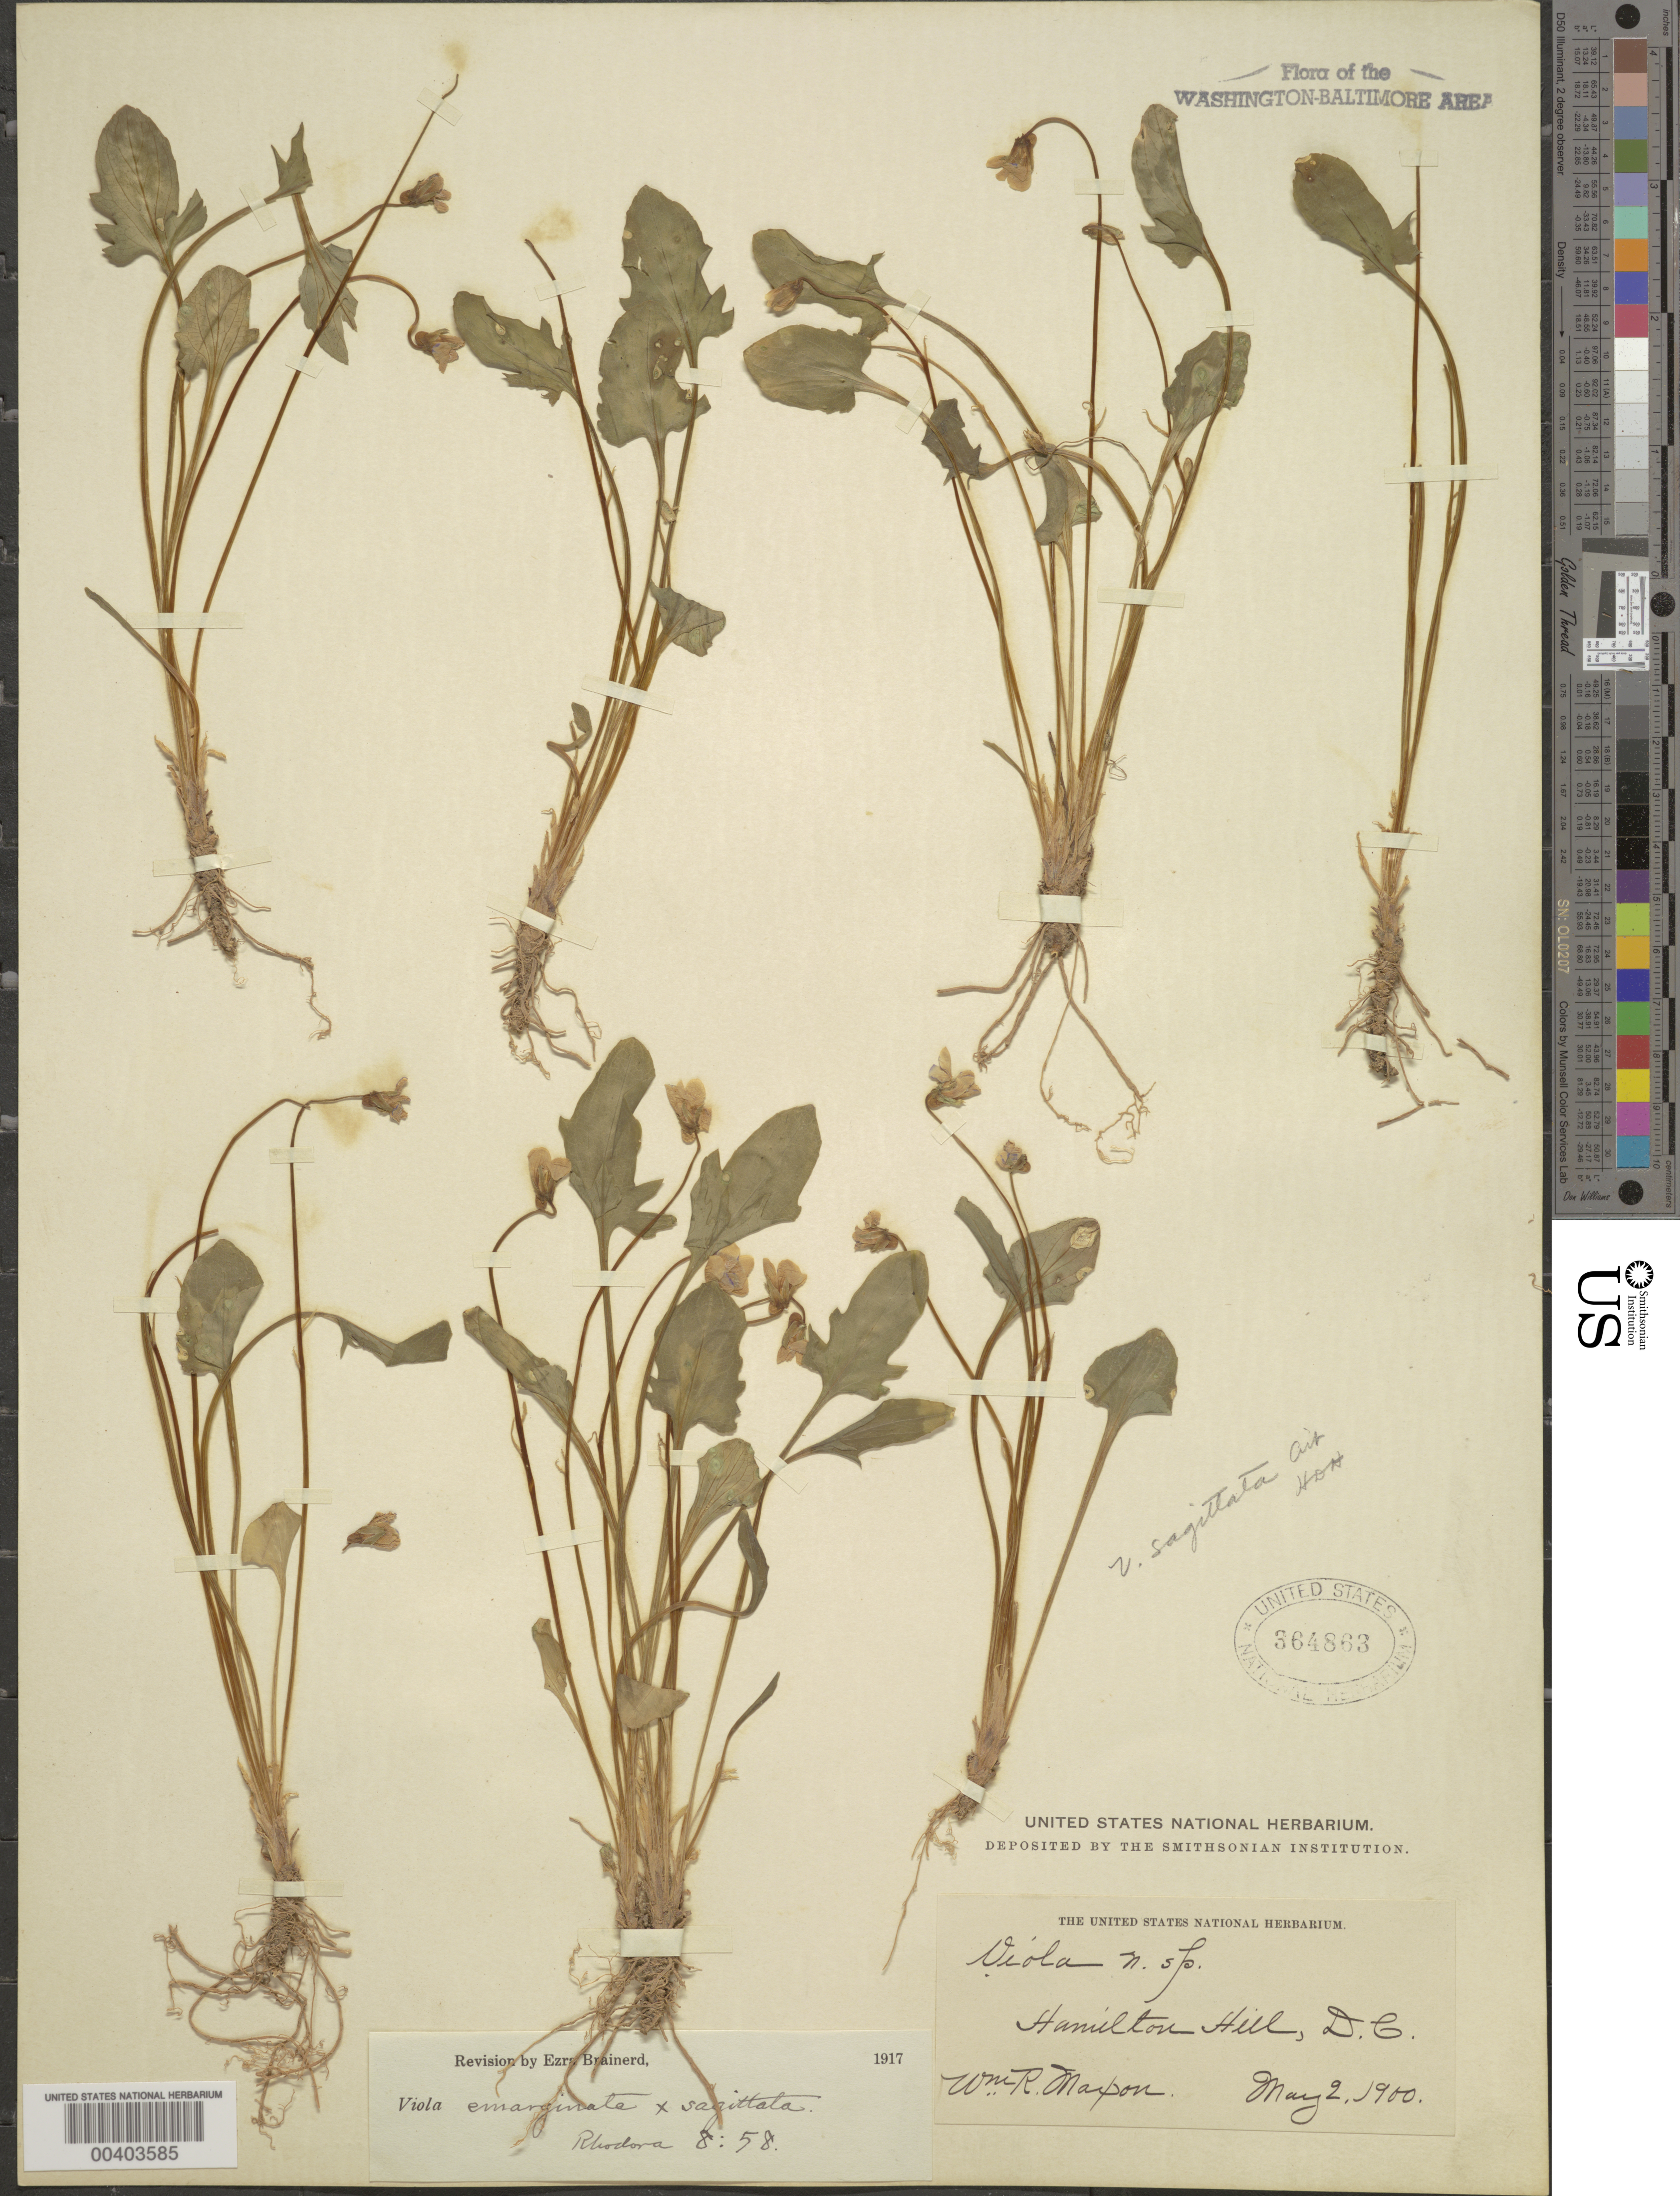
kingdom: Plantae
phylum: Tracheophyta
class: Magnoliopsida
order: Malpighiales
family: Violaceae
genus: Viola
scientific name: Viola sagittata var. sagittata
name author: Aiton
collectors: W. R. Maxon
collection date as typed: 02 May 1900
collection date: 1900-05-02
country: United States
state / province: District of Columbia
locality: Hamilton Hill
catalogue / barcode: US 364863